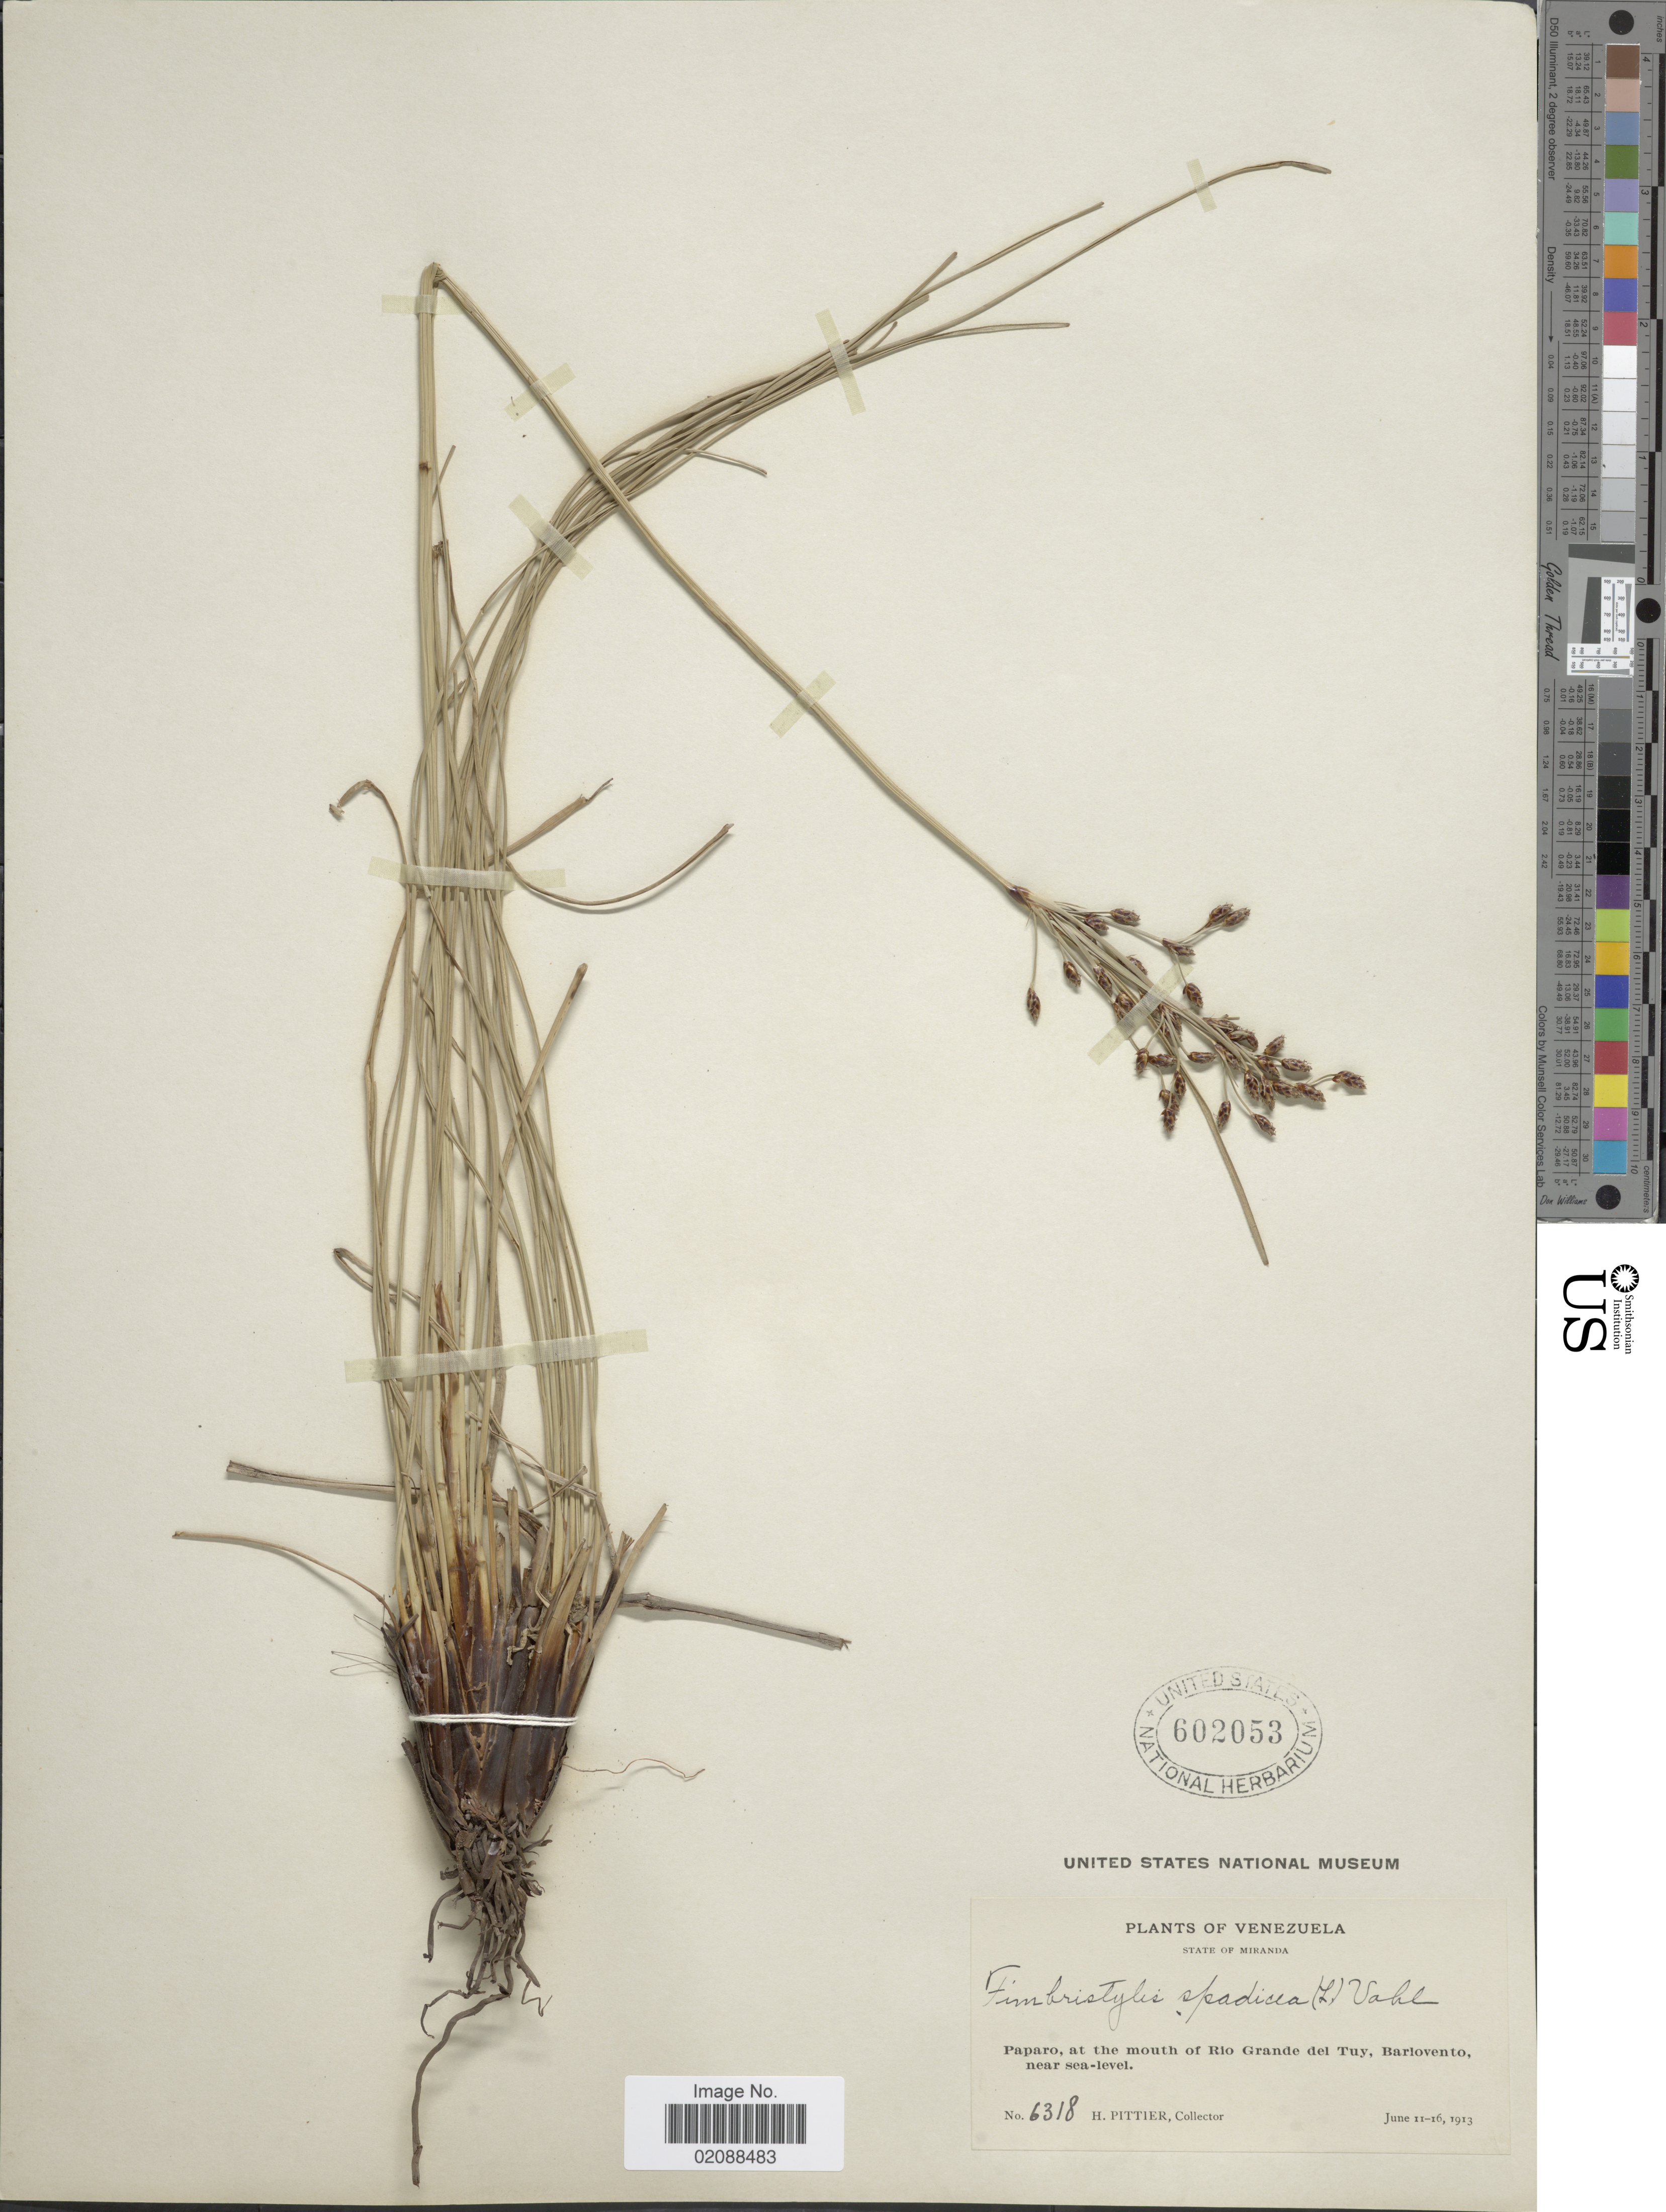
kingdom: Plantae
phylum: Tracheophyta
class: Liliopsida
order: Poales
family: Cyperaceae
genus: Fimbristylis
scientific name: Fimbristylis spadicea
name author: (L.) Vahl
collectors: H. F. Pittier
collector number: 6318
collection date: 1913-06-11/1913-06-16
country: Venezuela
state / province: Miranda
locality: Paparo, at mouth of Rio Grande del Tuy, Barlovento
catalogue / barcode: US 602053